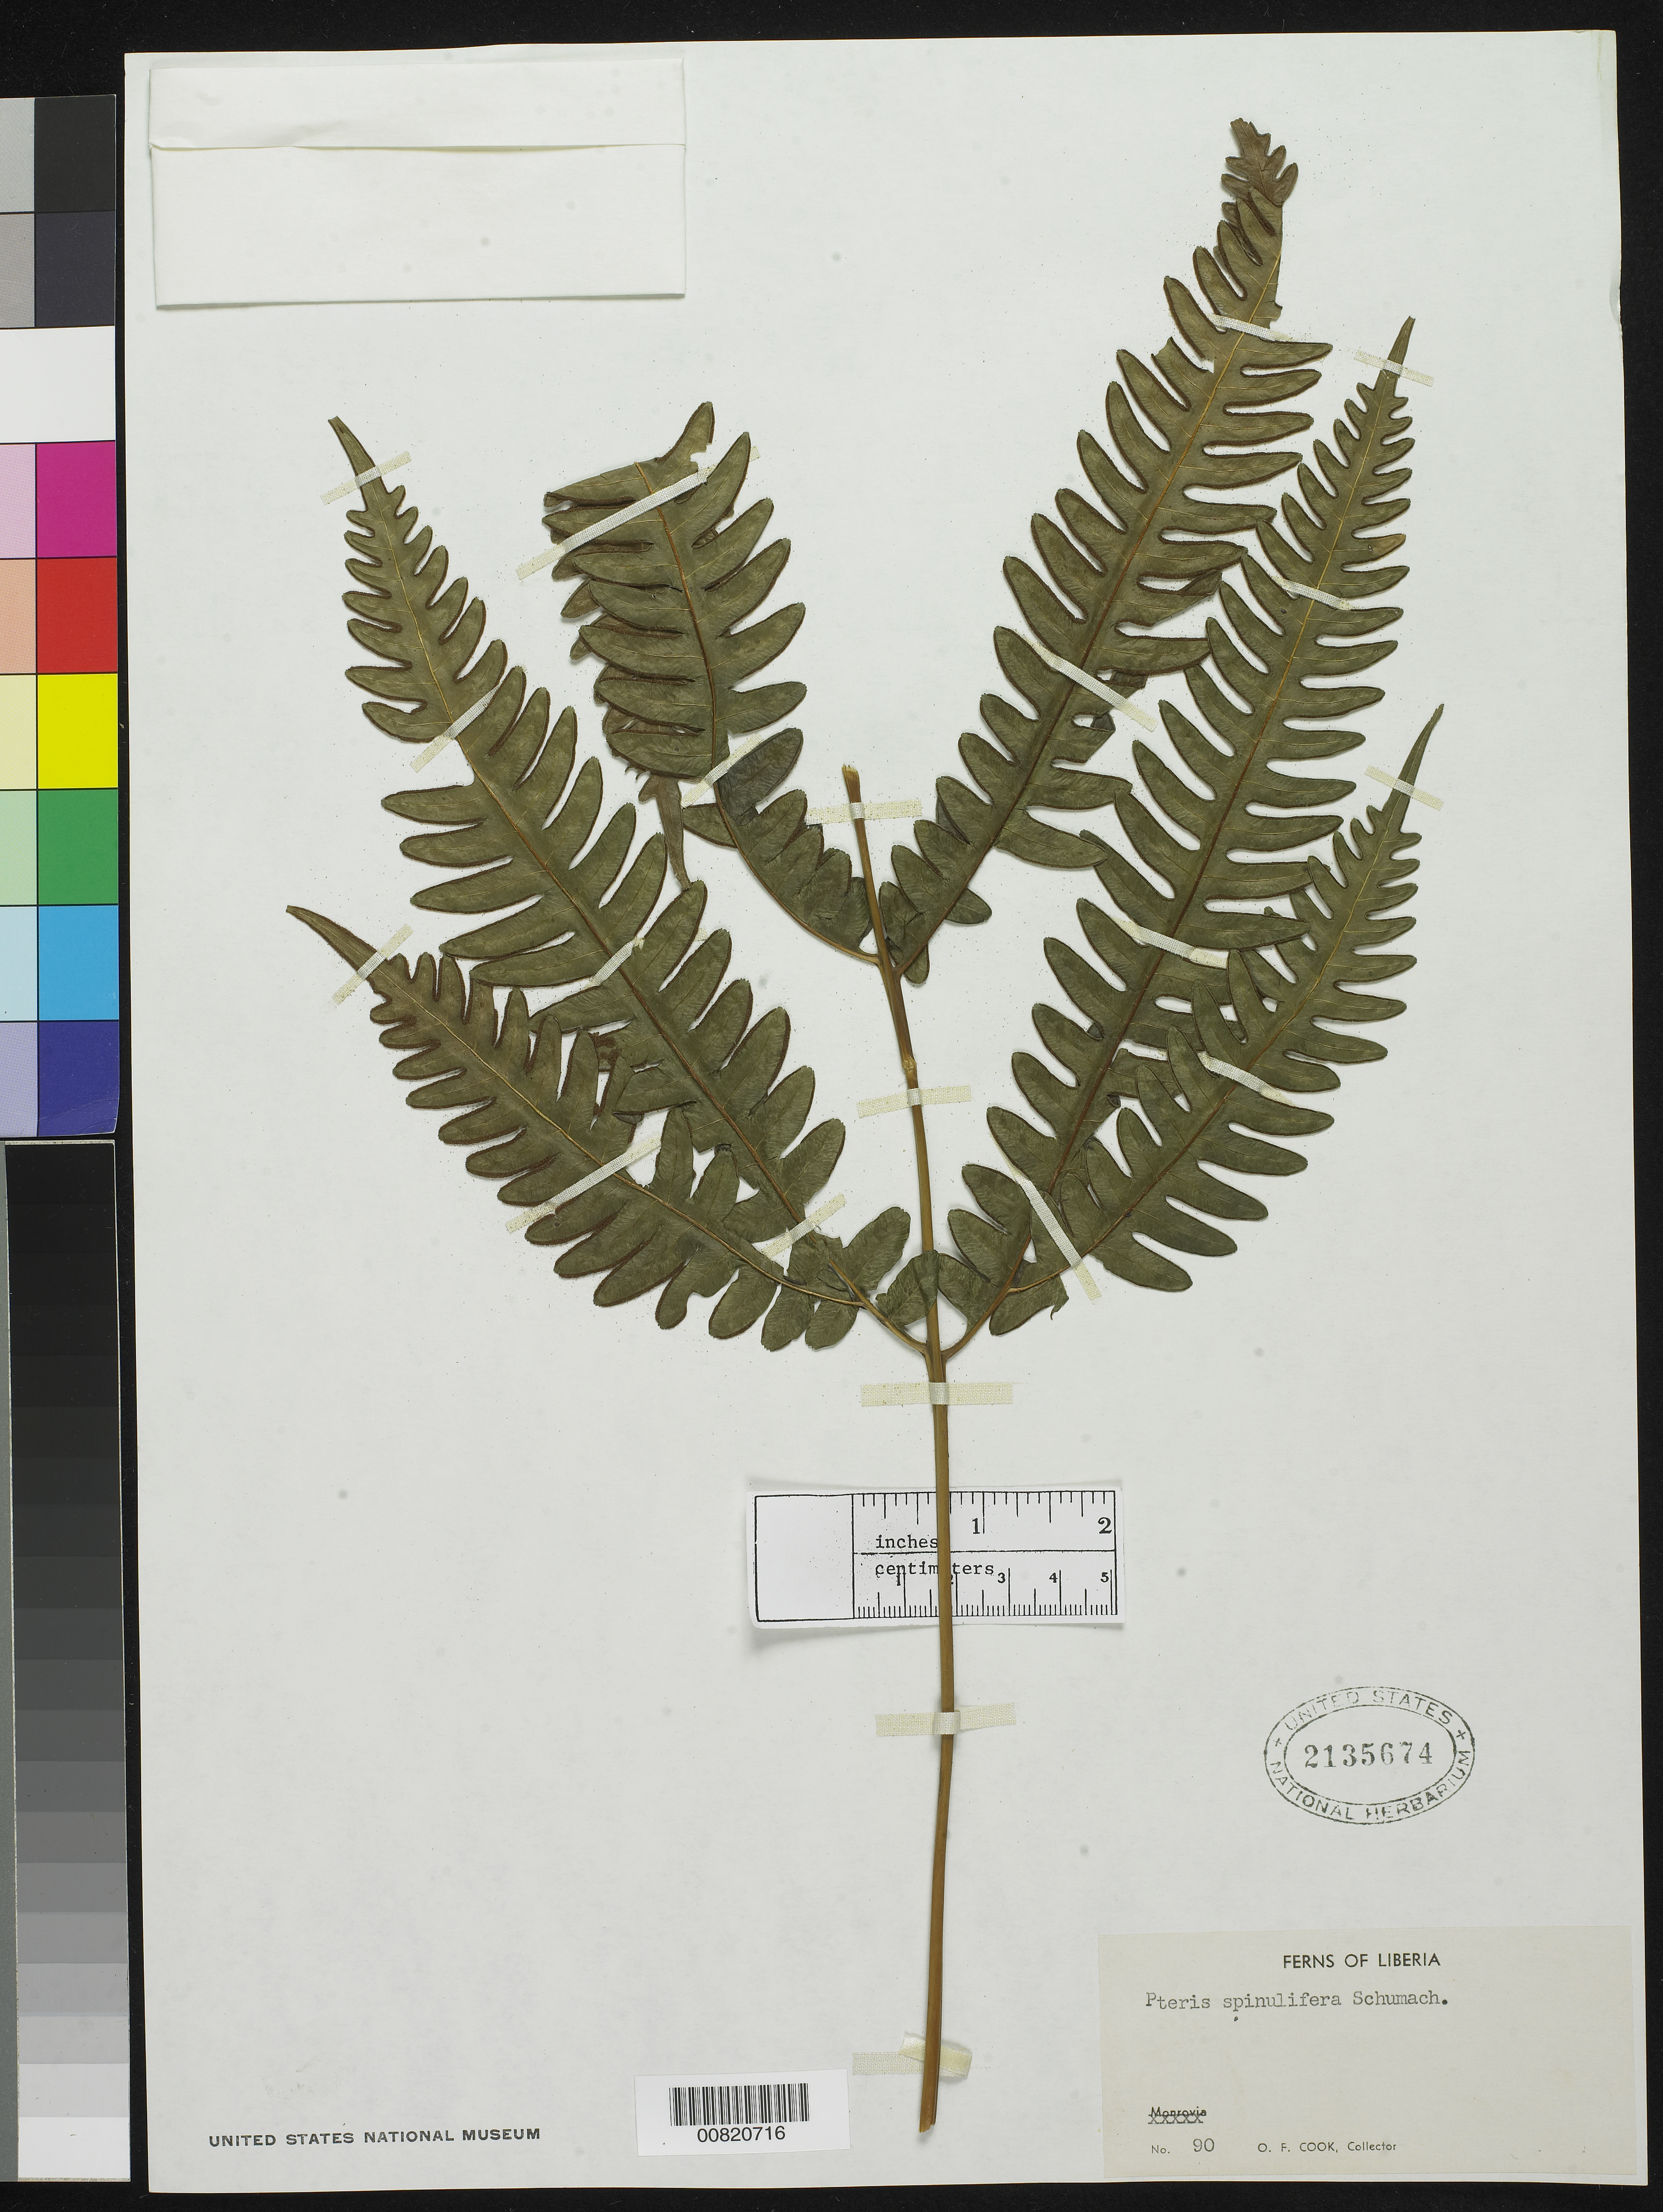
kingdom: Plantae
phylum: Tracheophyta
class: Polypodiopsida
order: Polypodiales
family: Pteridaceae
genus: Pteris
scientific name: Pteris spinulifera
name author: Schum.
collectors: O. F. Cook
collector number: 90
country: Liberia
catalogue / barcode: US 2135674